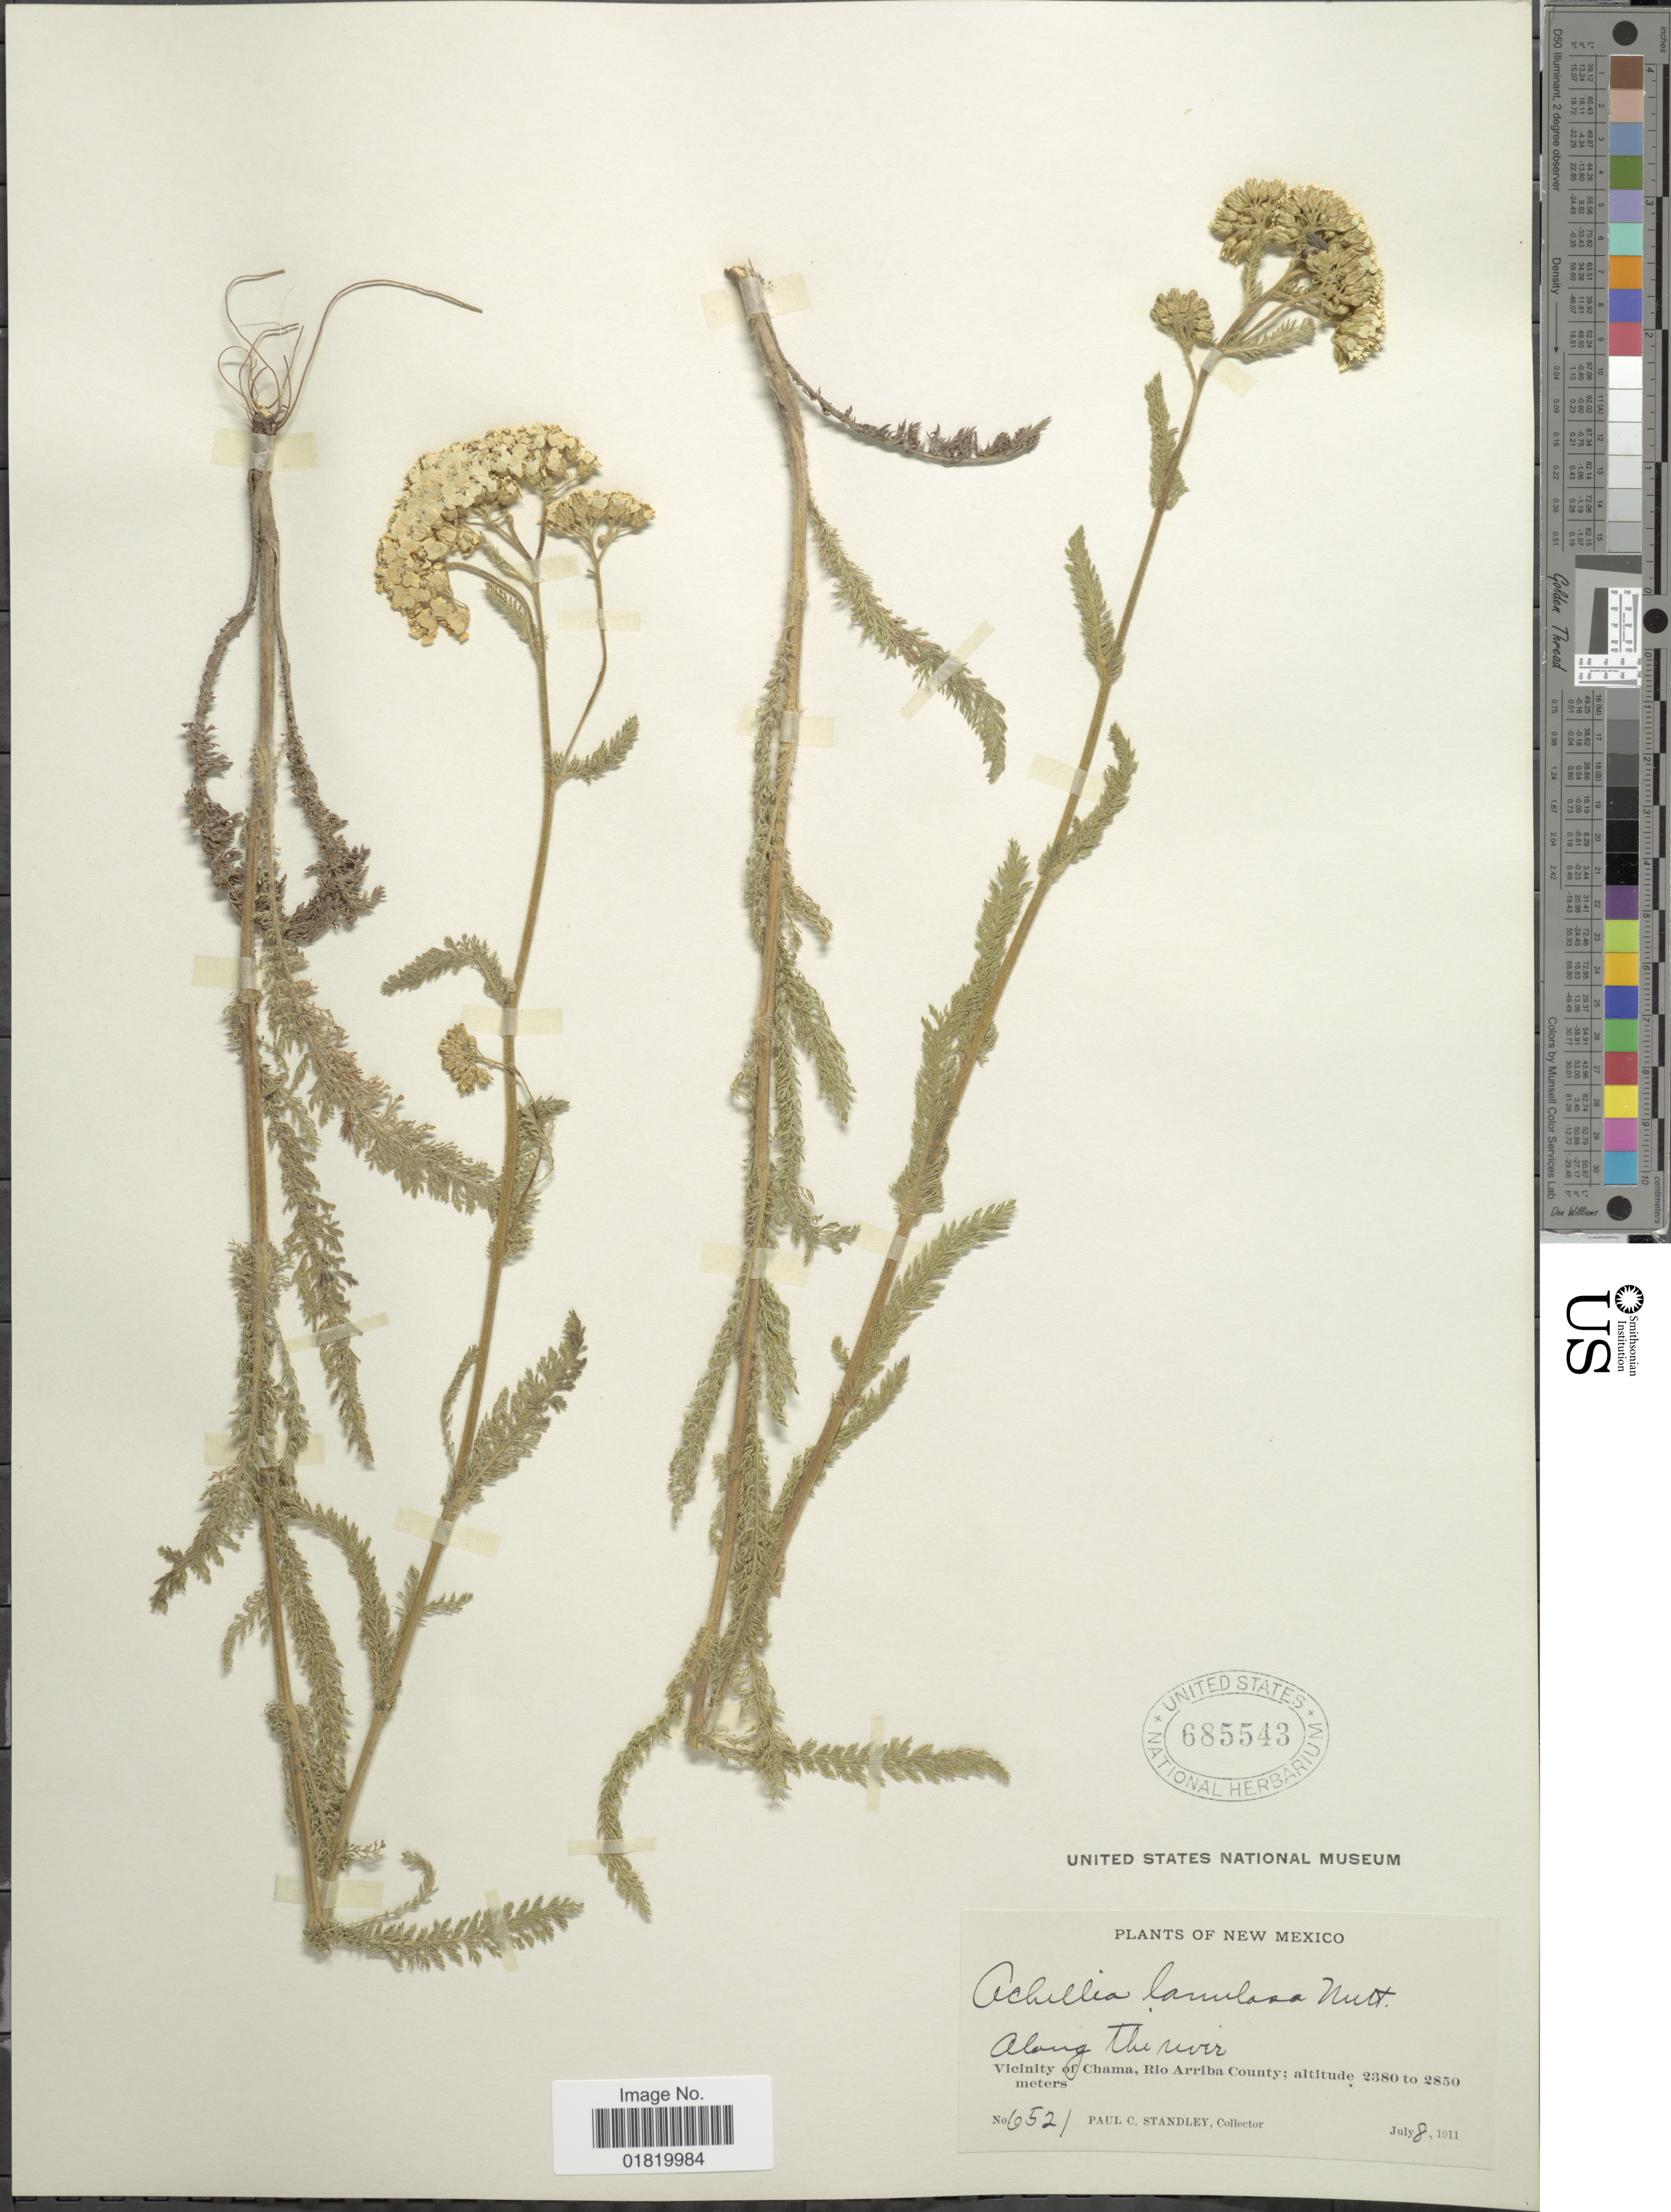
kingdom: Plantae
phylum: Tracheophyta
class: Magnoliopsida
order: Asterales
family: Asteraceae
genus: Achillea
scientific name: Achillea lanulosa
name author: Nutt.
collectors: P. C. Standley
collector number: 6521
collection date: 1911-07-08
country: United States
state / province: New Mexico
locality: Along the river. Vicinity of Chama, Rio Arriba County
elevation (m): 2380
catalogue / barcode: US 685543